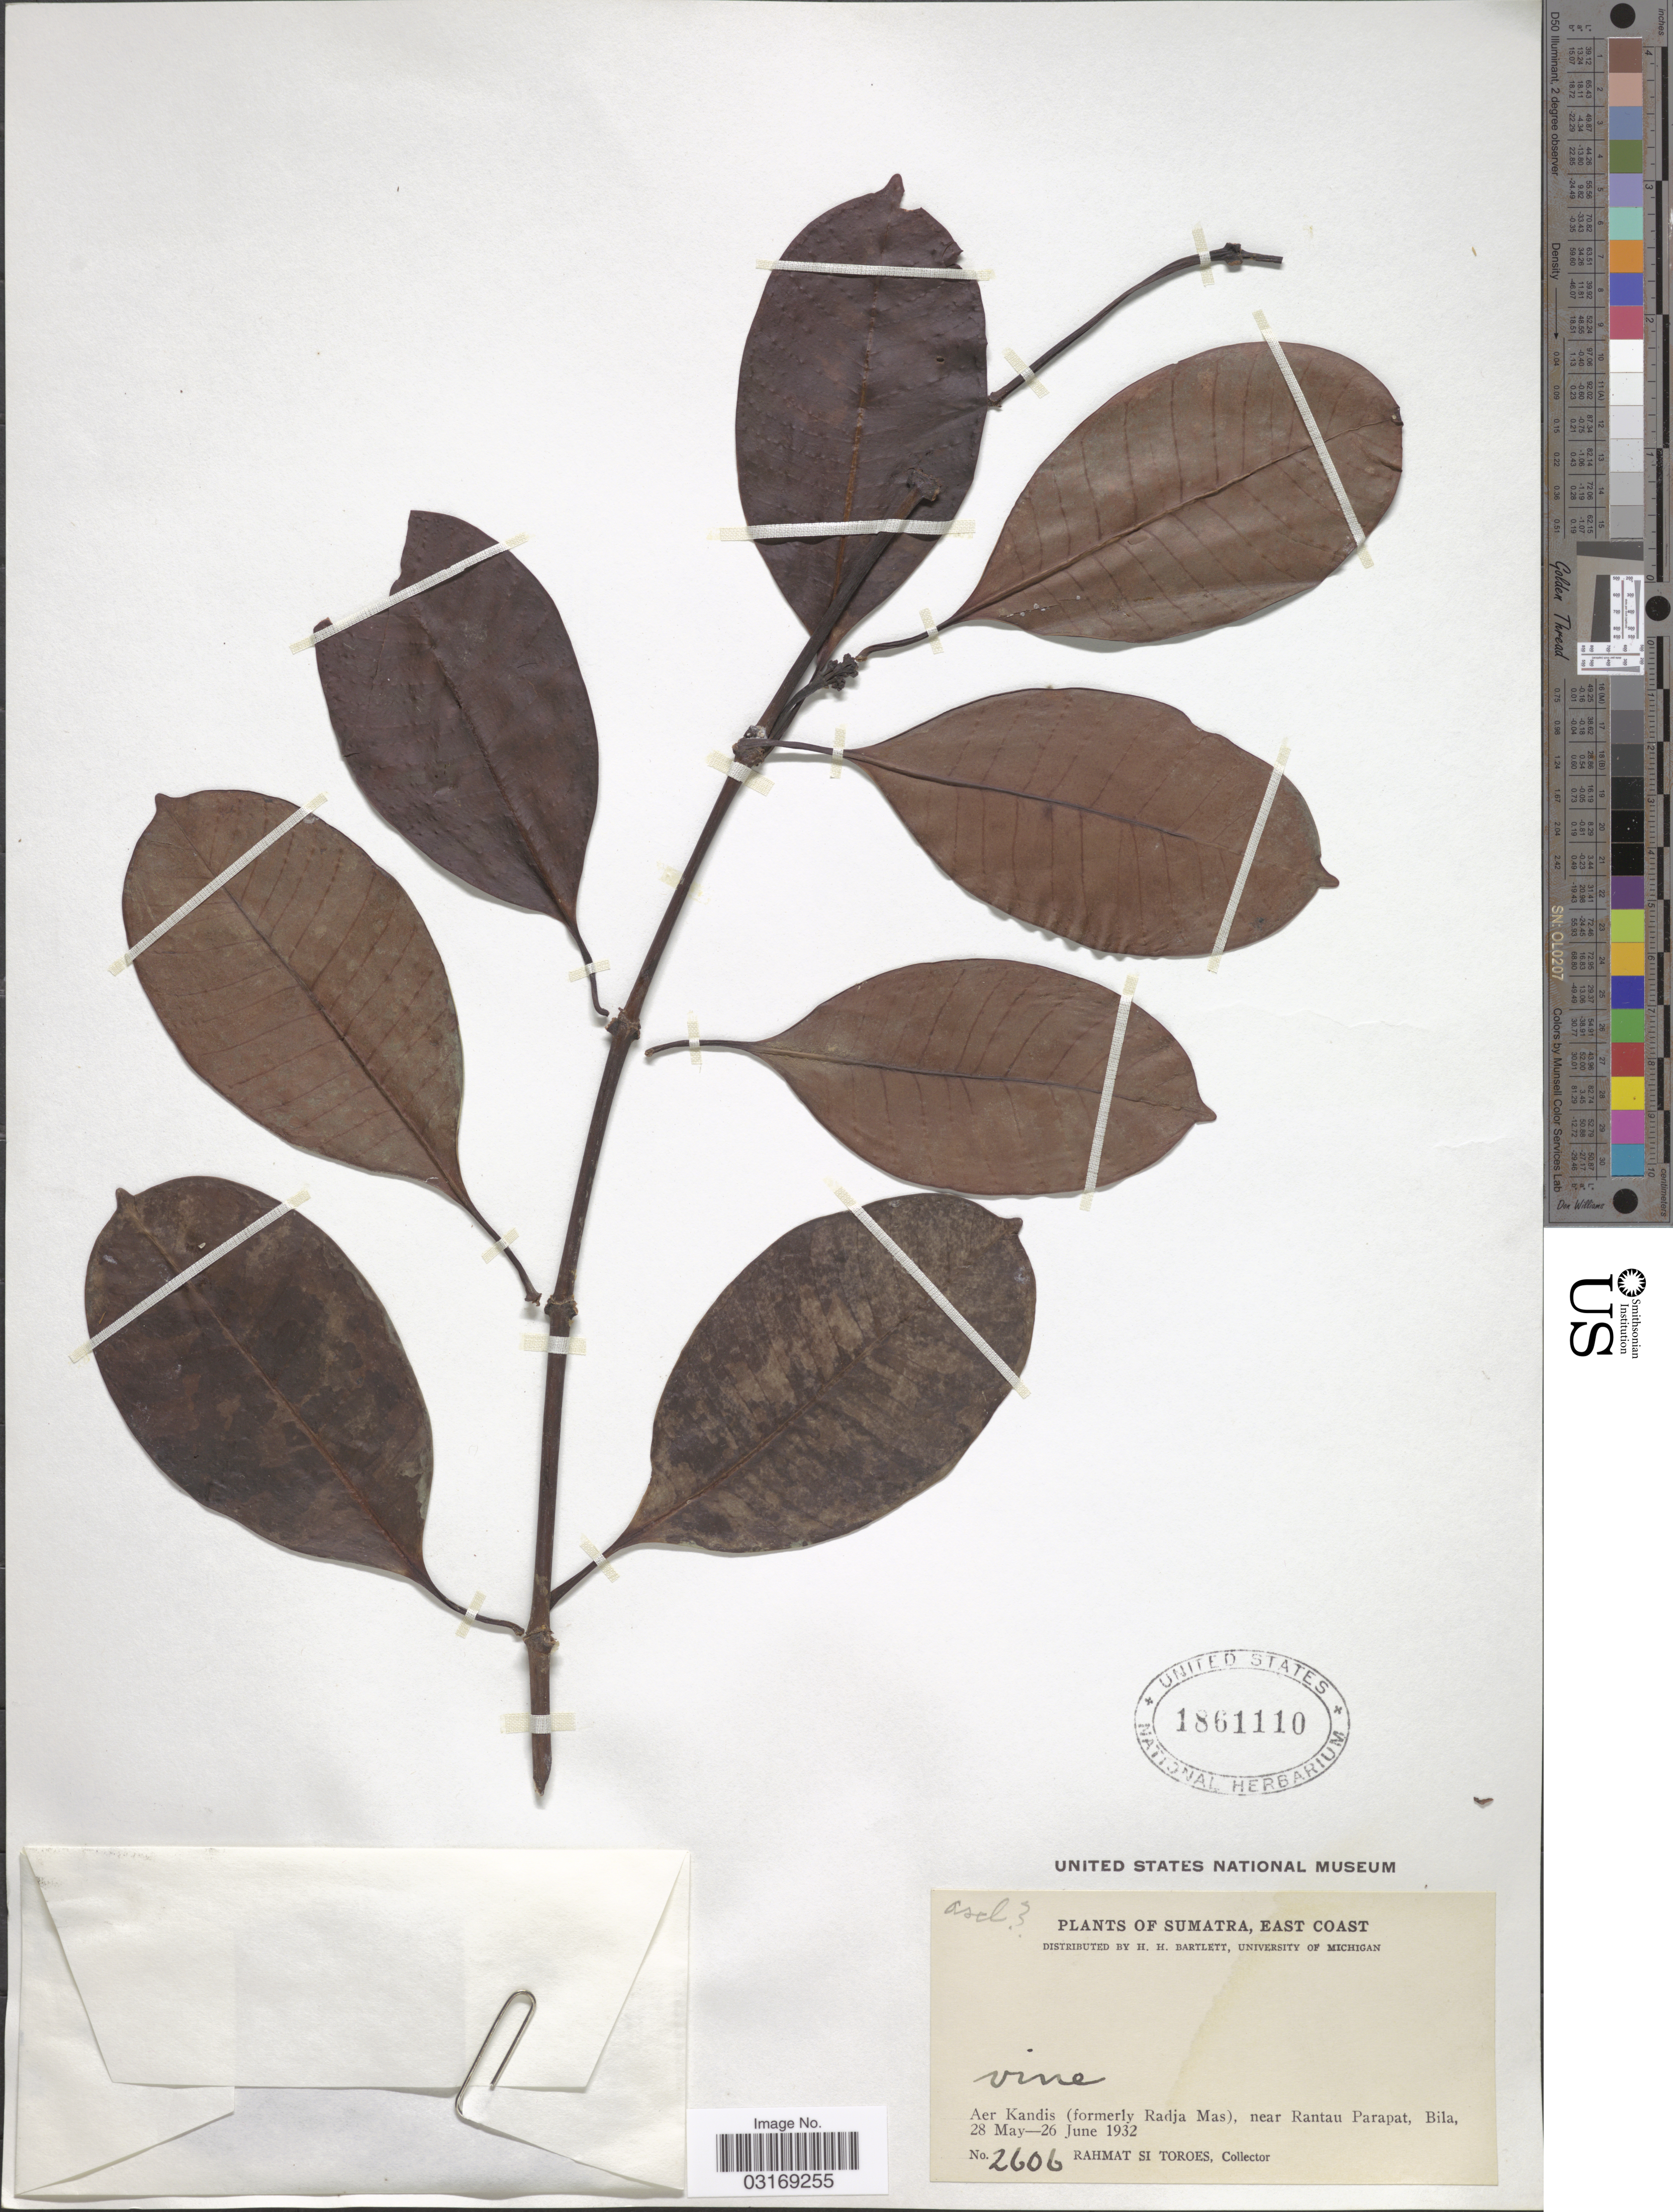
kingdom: Plantae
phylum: Tracheophyta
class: Magnoliopsida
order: Gentianales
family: Apocynaceae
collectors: Rahmat Si Boeea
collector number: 2606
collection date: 1932-05-28/1932-06-26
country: Indonesia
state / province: Sumatra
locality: East Coast. Aer Kandis (formerly Radja Mas), near Rantau Parapat, Bila.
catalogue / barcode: US 1861110